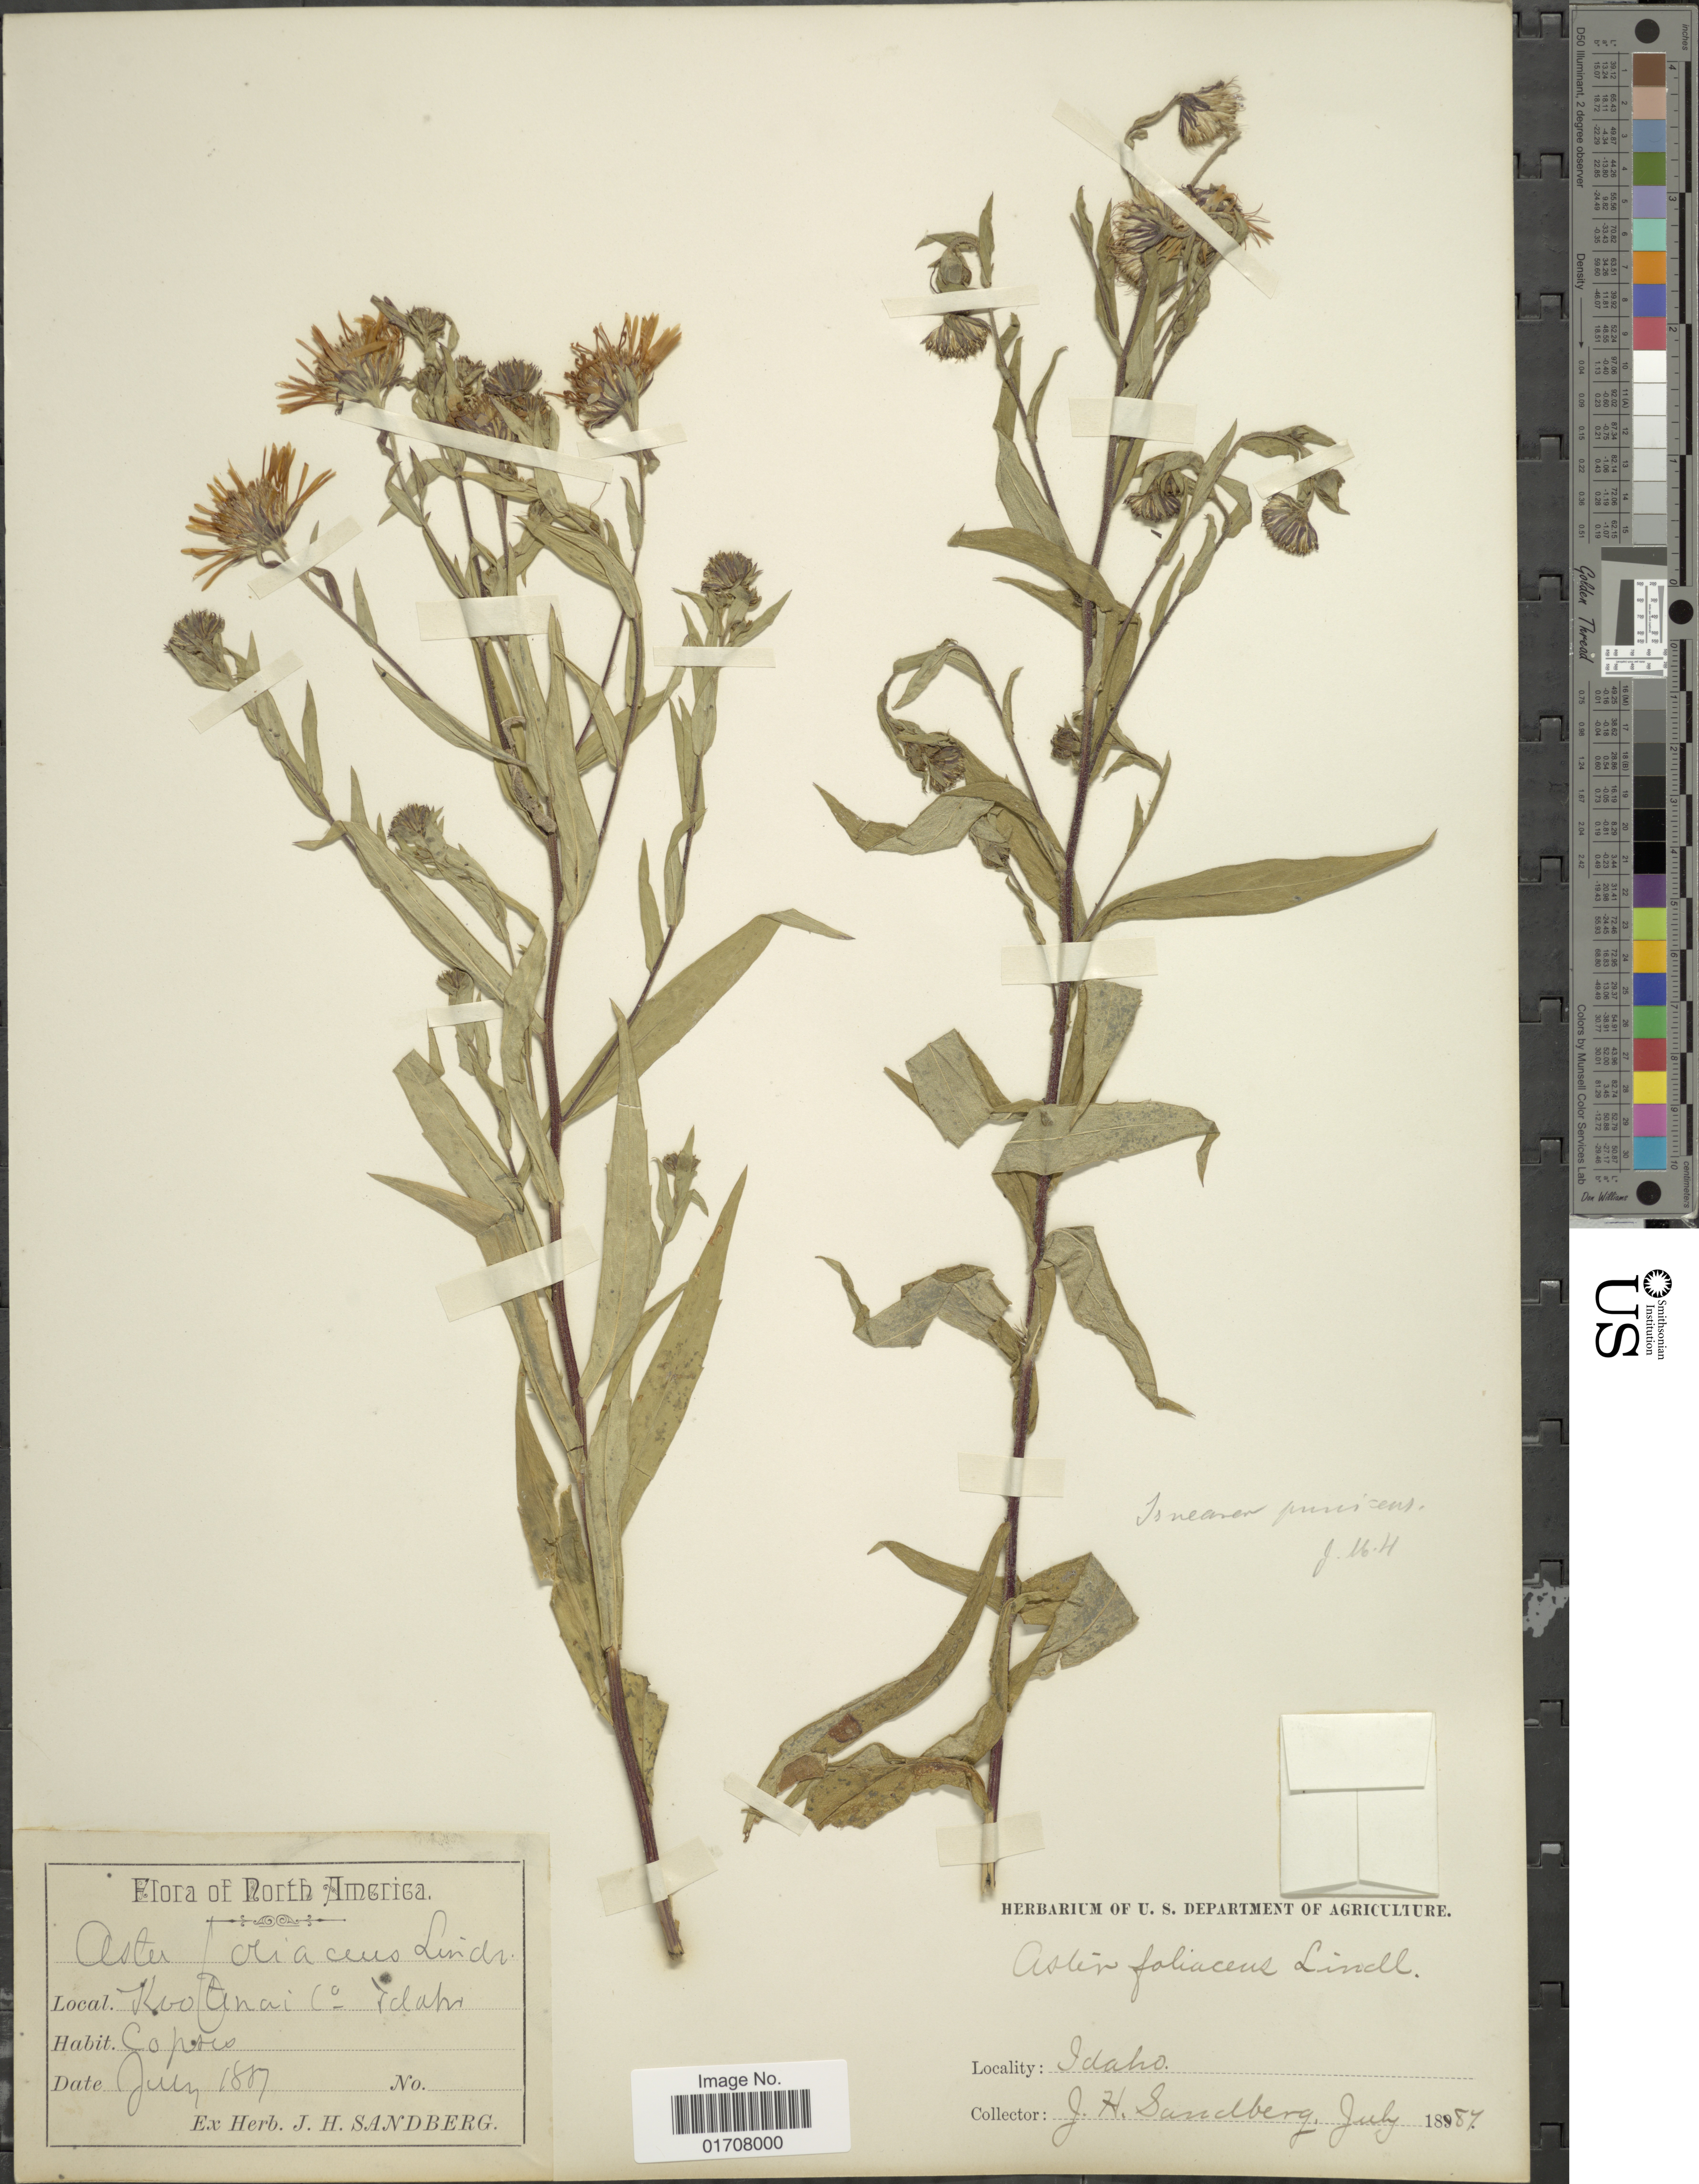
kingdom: Plantae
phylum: Tracheophyta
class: Magnoliopsida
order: Asterales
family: Asteraceae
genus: Canadanthus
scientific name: Canadanthus modestus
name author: (Lindl.) G.L. Nesom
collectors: J. H. Sandberg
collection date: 1887-07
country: United States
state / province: Idaho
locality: Kootenai Co.